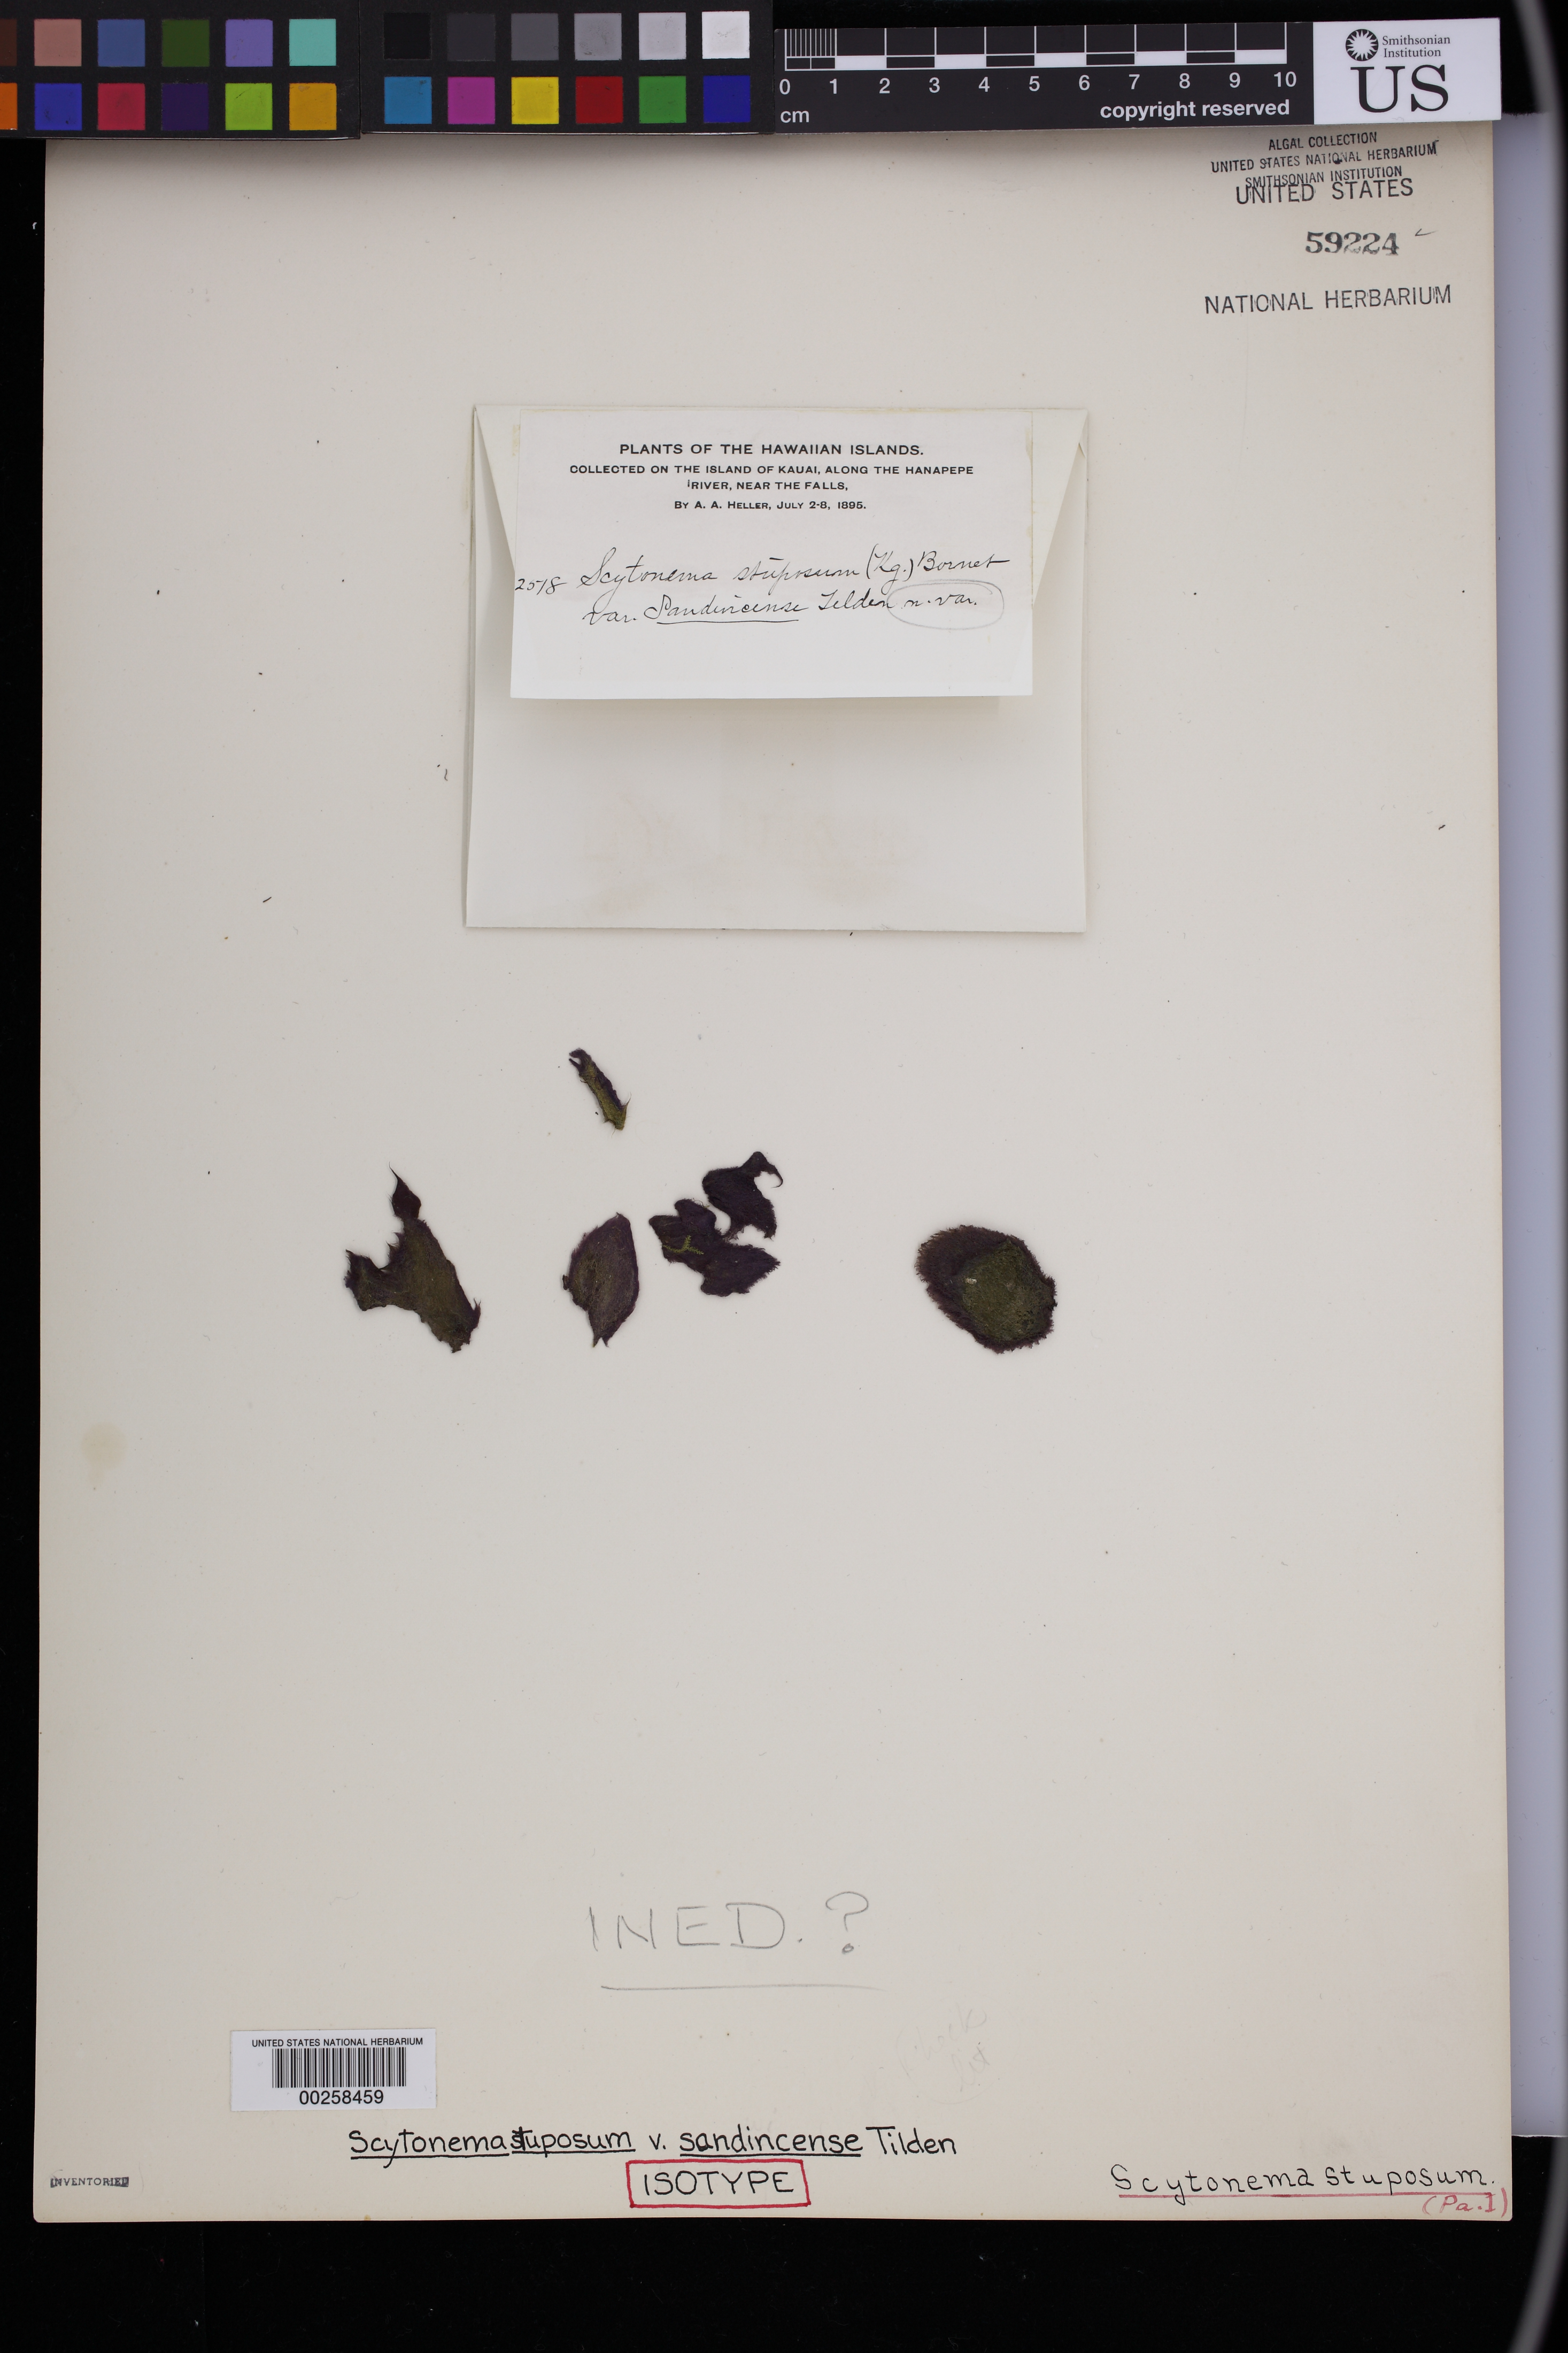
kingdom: Bacteria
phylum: Cyanobacteria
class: Cyanobacteriia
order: Cyanobacteriales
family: Scytonemataceae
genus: Scytonema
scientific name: Scytonema stuposum var. sandincense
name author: J. E. Tilden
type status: Isotype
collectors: A. A. Heller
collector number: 2518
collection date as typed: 02 Jul 1895 to 08 Jul 1895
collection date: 1895-07-02/1895-07-08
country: United States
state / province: Hawaii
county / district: Kauai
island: Kaua'i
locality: Along Hanapepe River near the falls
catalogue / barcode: US 59224